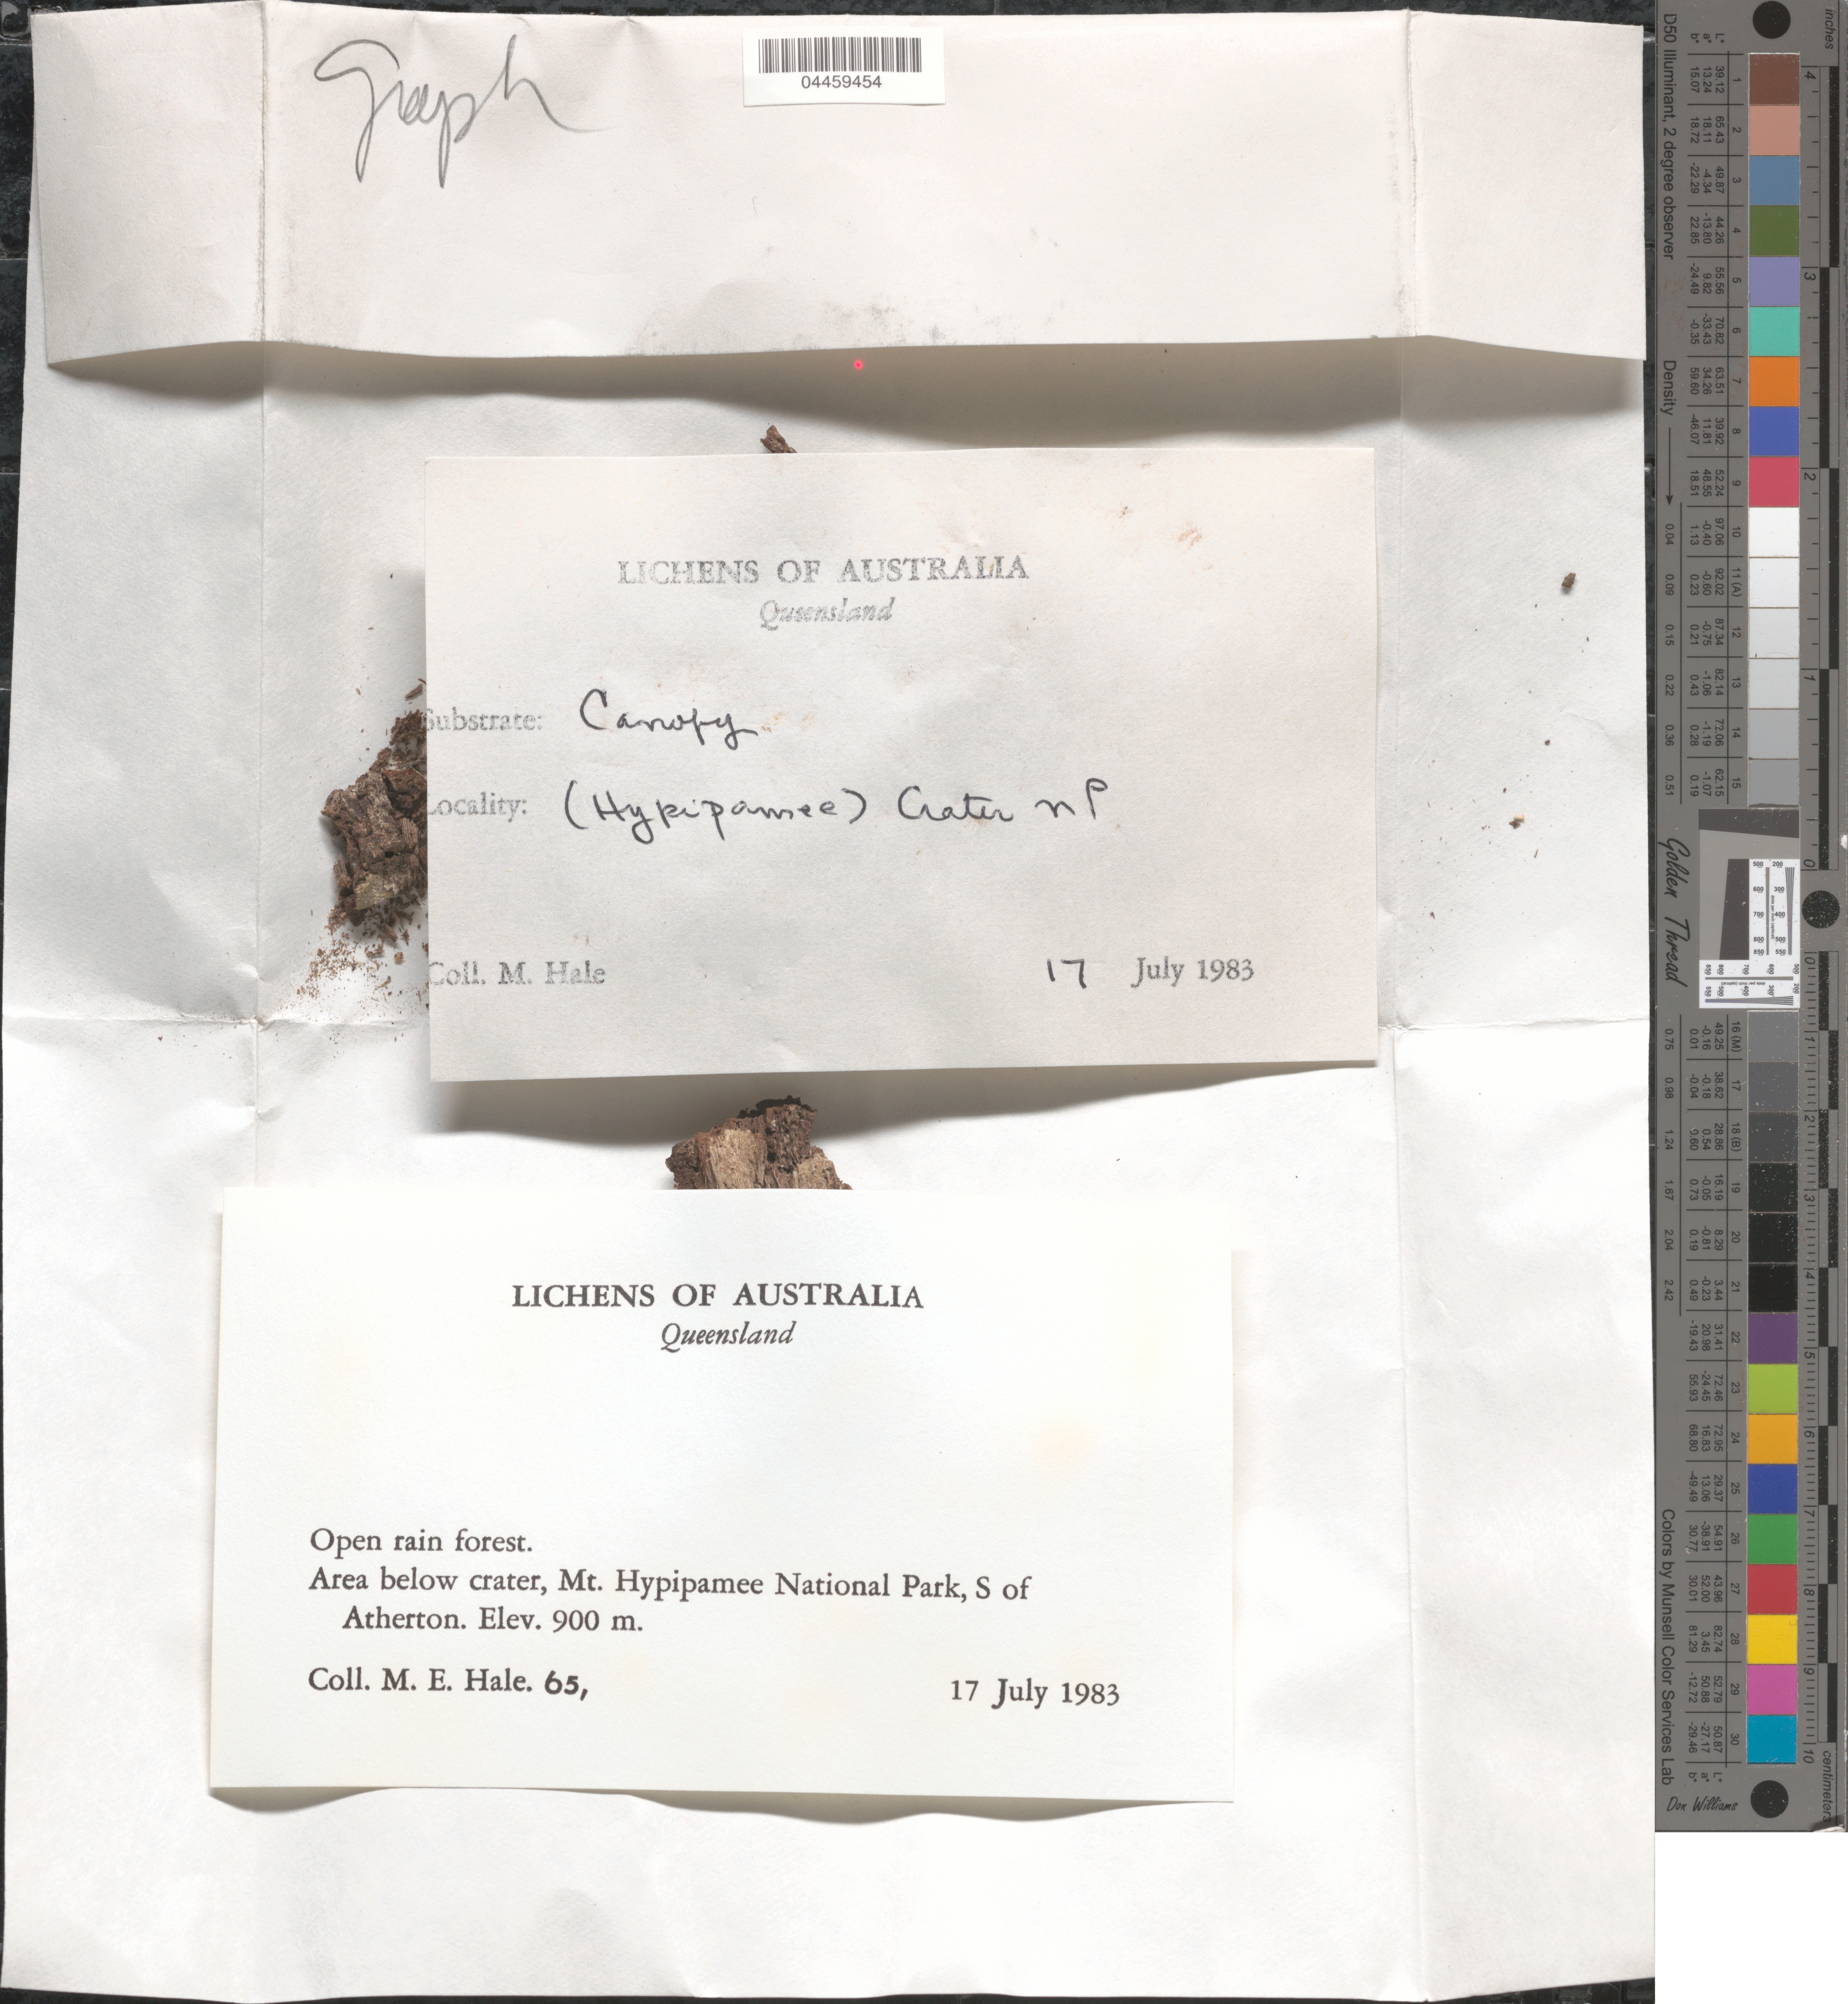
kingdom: Fungi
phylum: Ascomycota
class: Lecanoromycetes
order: Ostropales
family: Graphidaceae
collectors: M. Hale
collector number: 65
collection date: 1983-07-17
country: Australia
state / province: Queensland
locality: Area below crater, Mt. Hypipamee National Park, S of Atherton.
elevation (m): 900